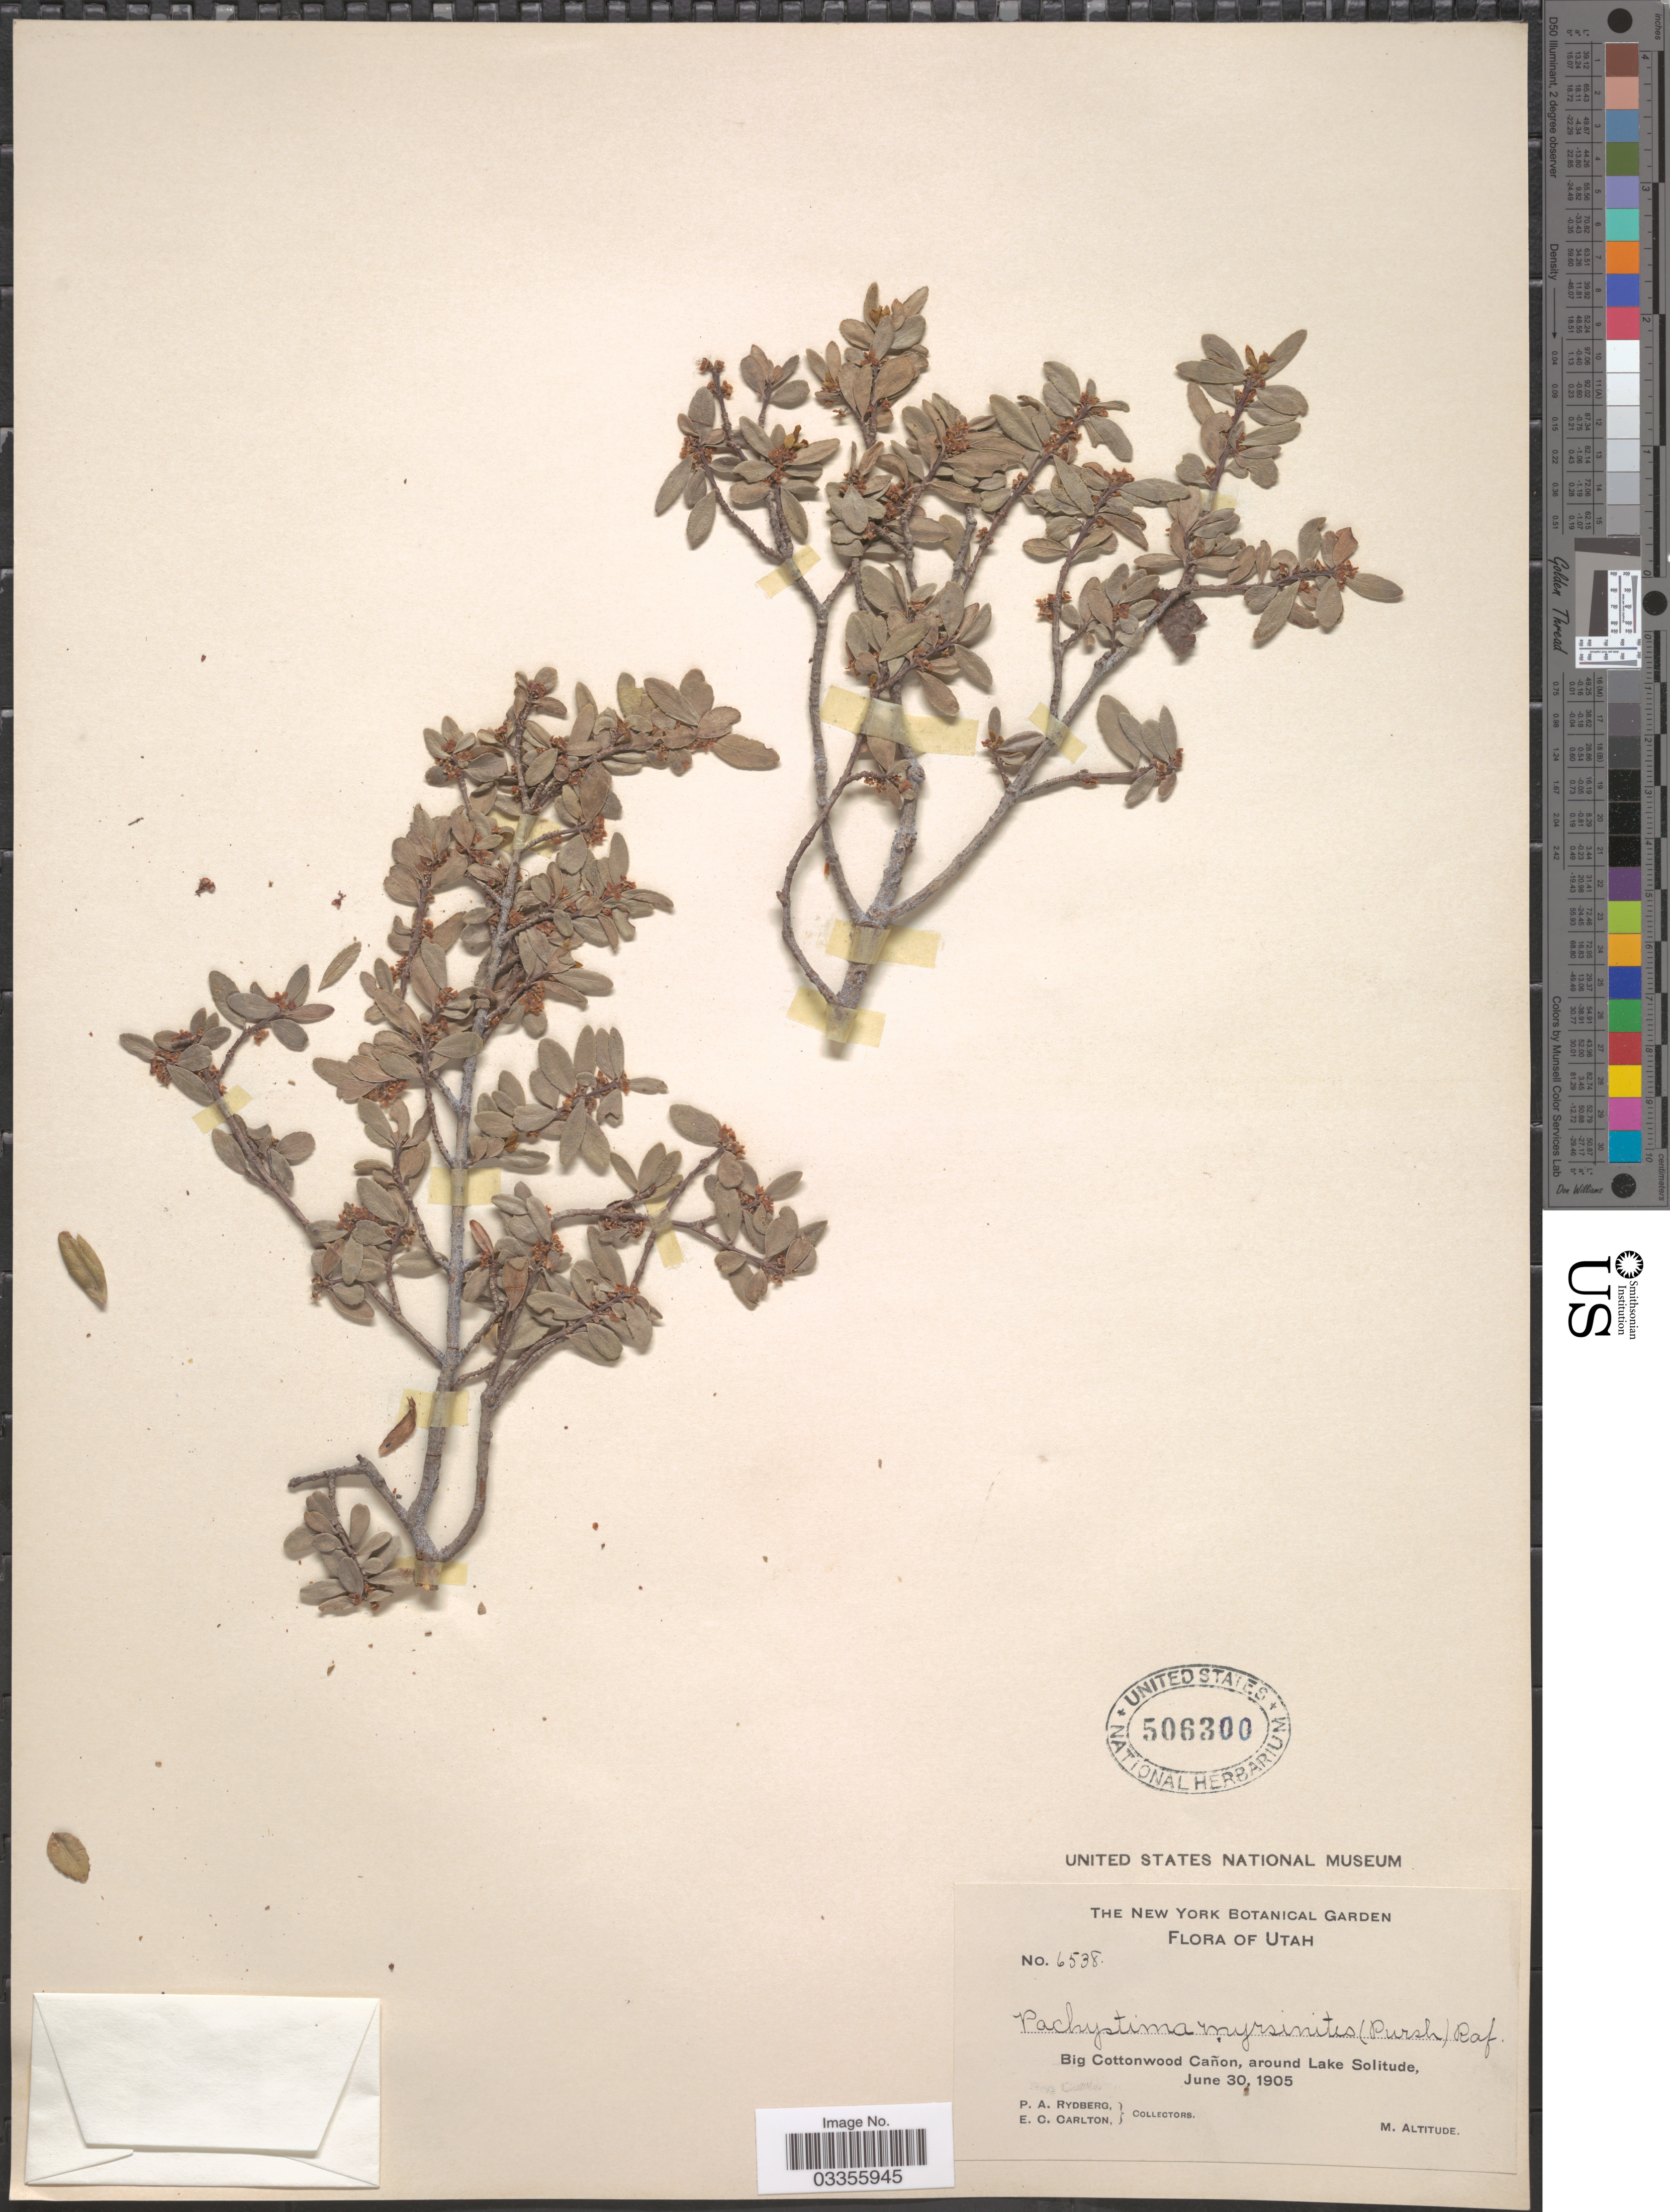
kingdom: Plantae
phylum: Tracheophyta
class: Magnoliopsida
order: Celastrales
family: Celastraceae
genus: Paxistima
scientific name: Paxistima myrsinites subsp. myrsinites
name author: (Pursh) Raf.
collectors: P. A. Rydberg & E. Carlton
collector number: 6538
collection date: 1905-06-30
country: United States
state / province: Utah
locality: Big Cottonwood Cañon, around Lake Solitude.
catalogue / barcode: US 506300